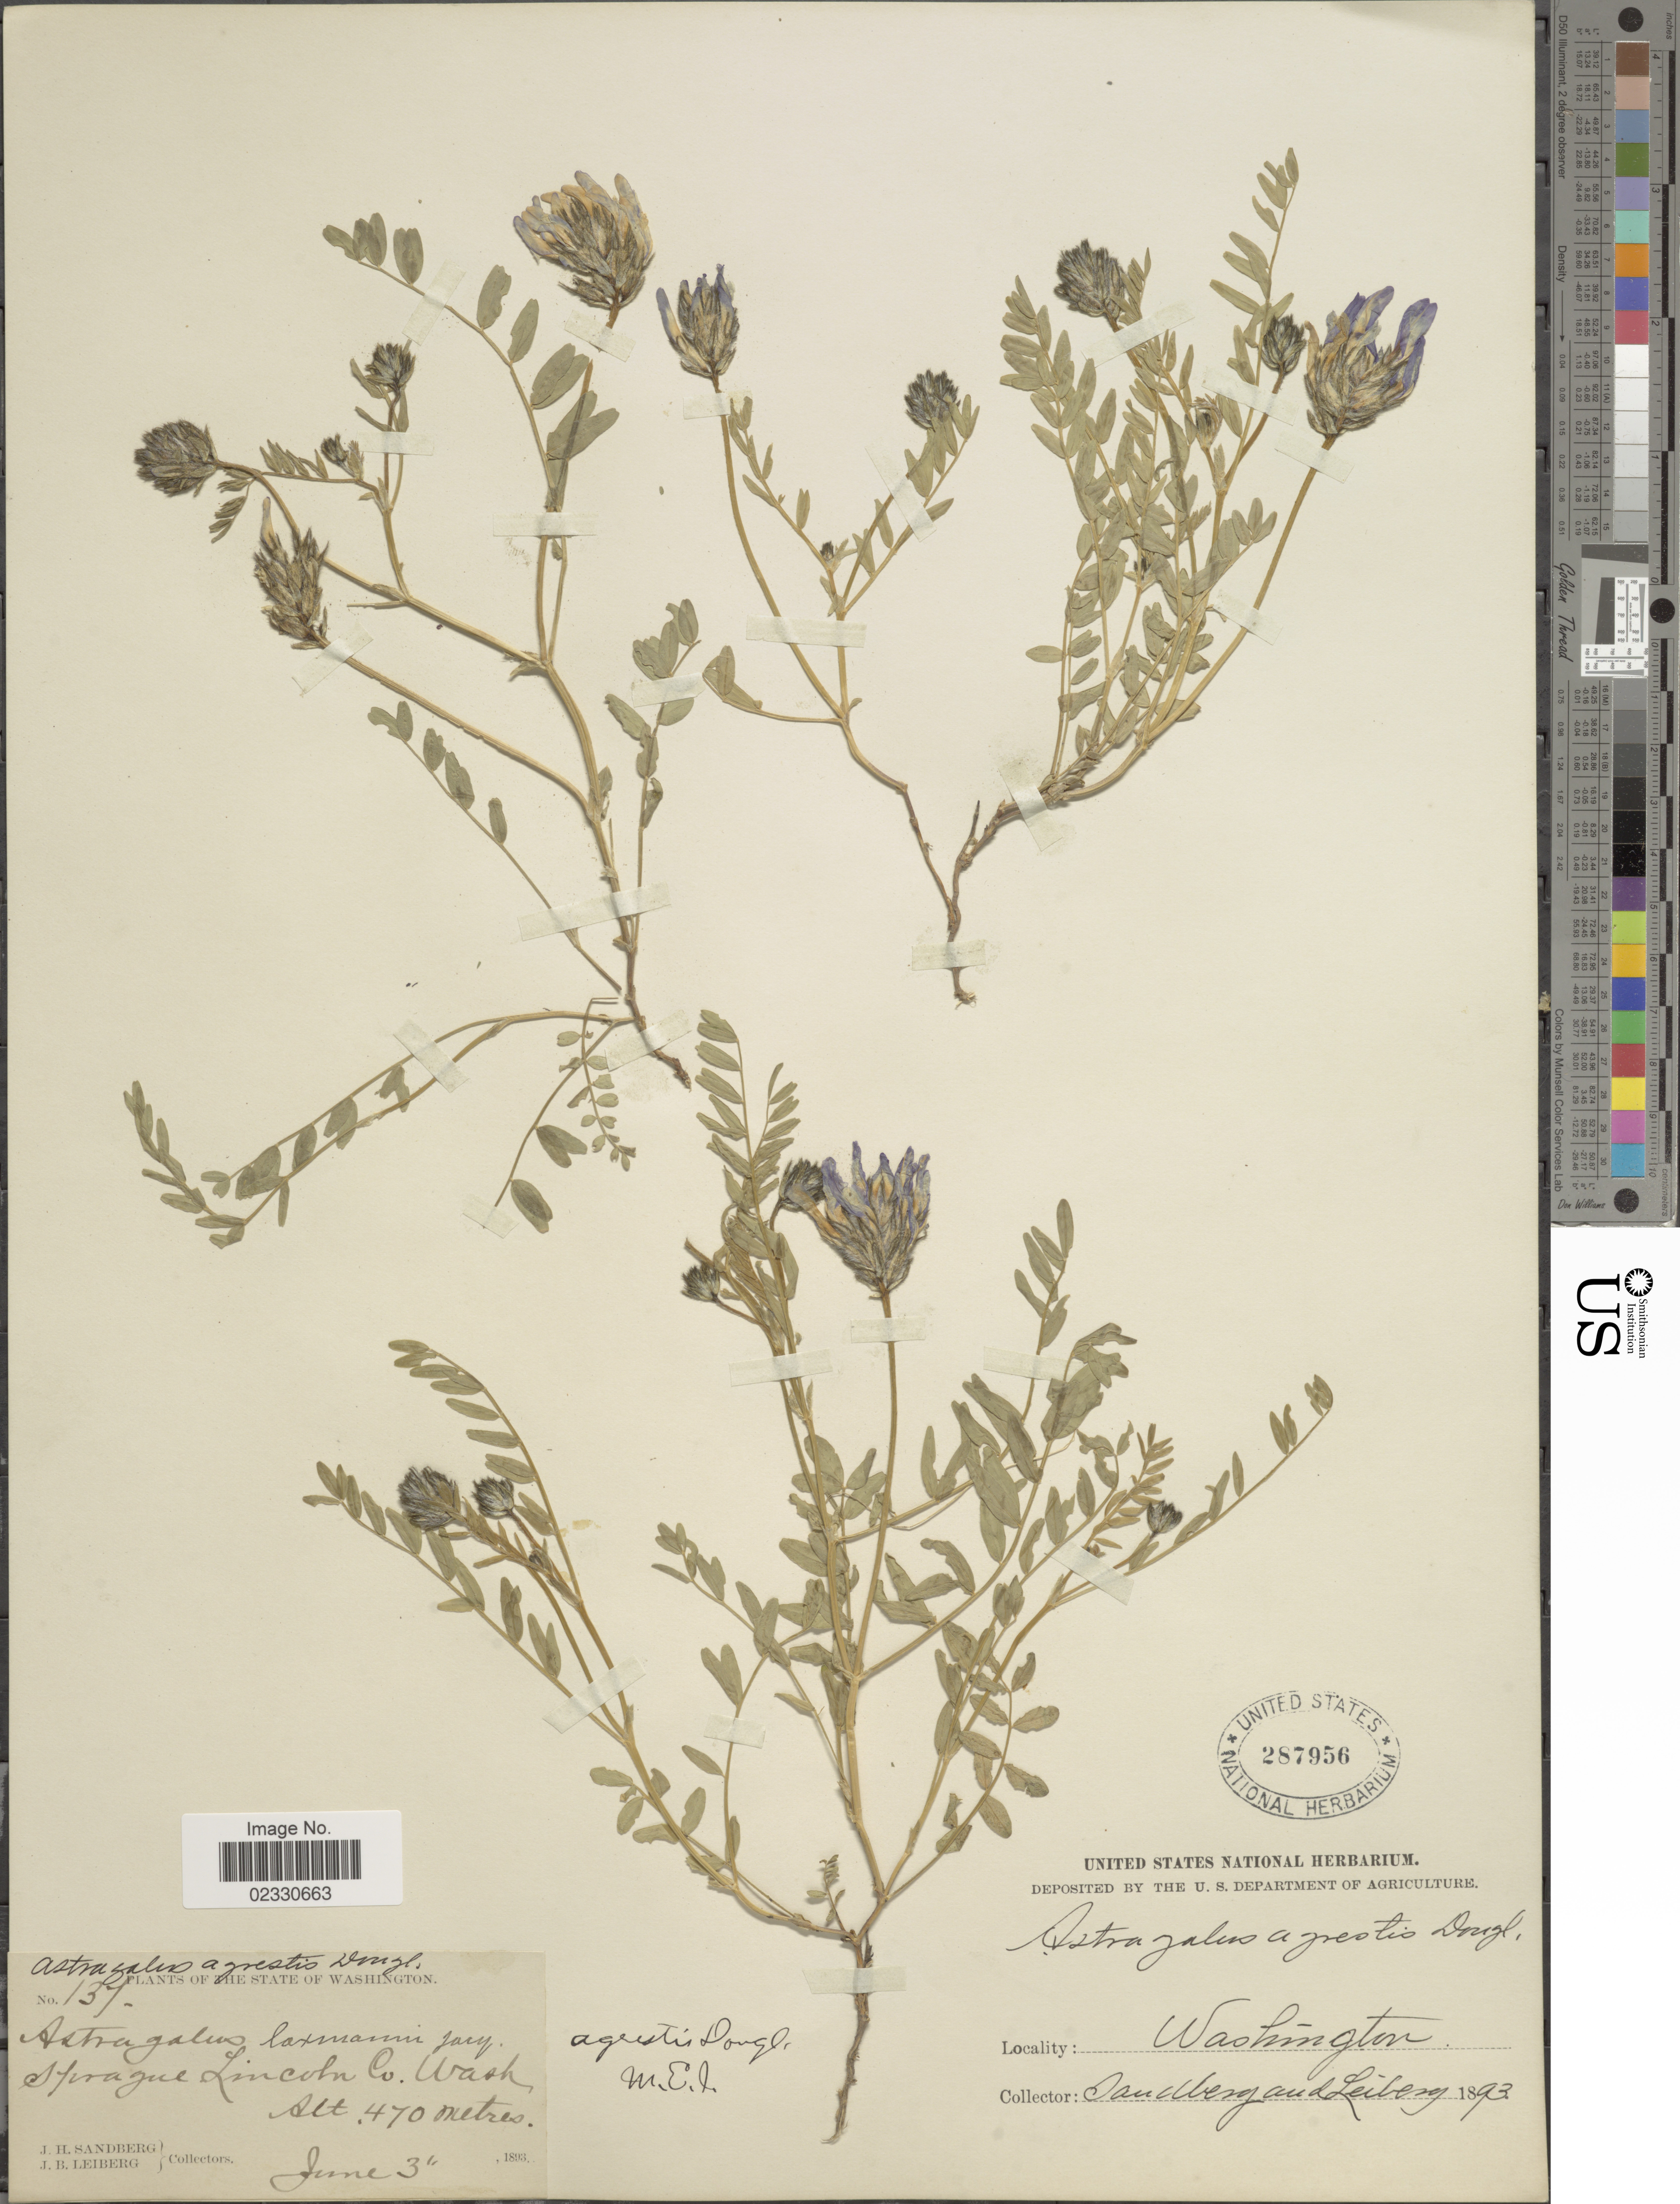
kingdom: Plantae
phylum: Tracheophyta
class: Magnoliopsida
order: Fabales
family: Fabaceae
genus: Astragalus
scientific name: Astragalus dasyglottis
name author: DC.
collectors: J. H. Sandberg & J. B. Leiberg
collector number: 137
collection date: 1893-06-03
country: United States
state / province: Washington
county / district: Lincoln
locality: Sprague Lincoln Co.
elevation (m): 470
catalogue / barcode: US 287956